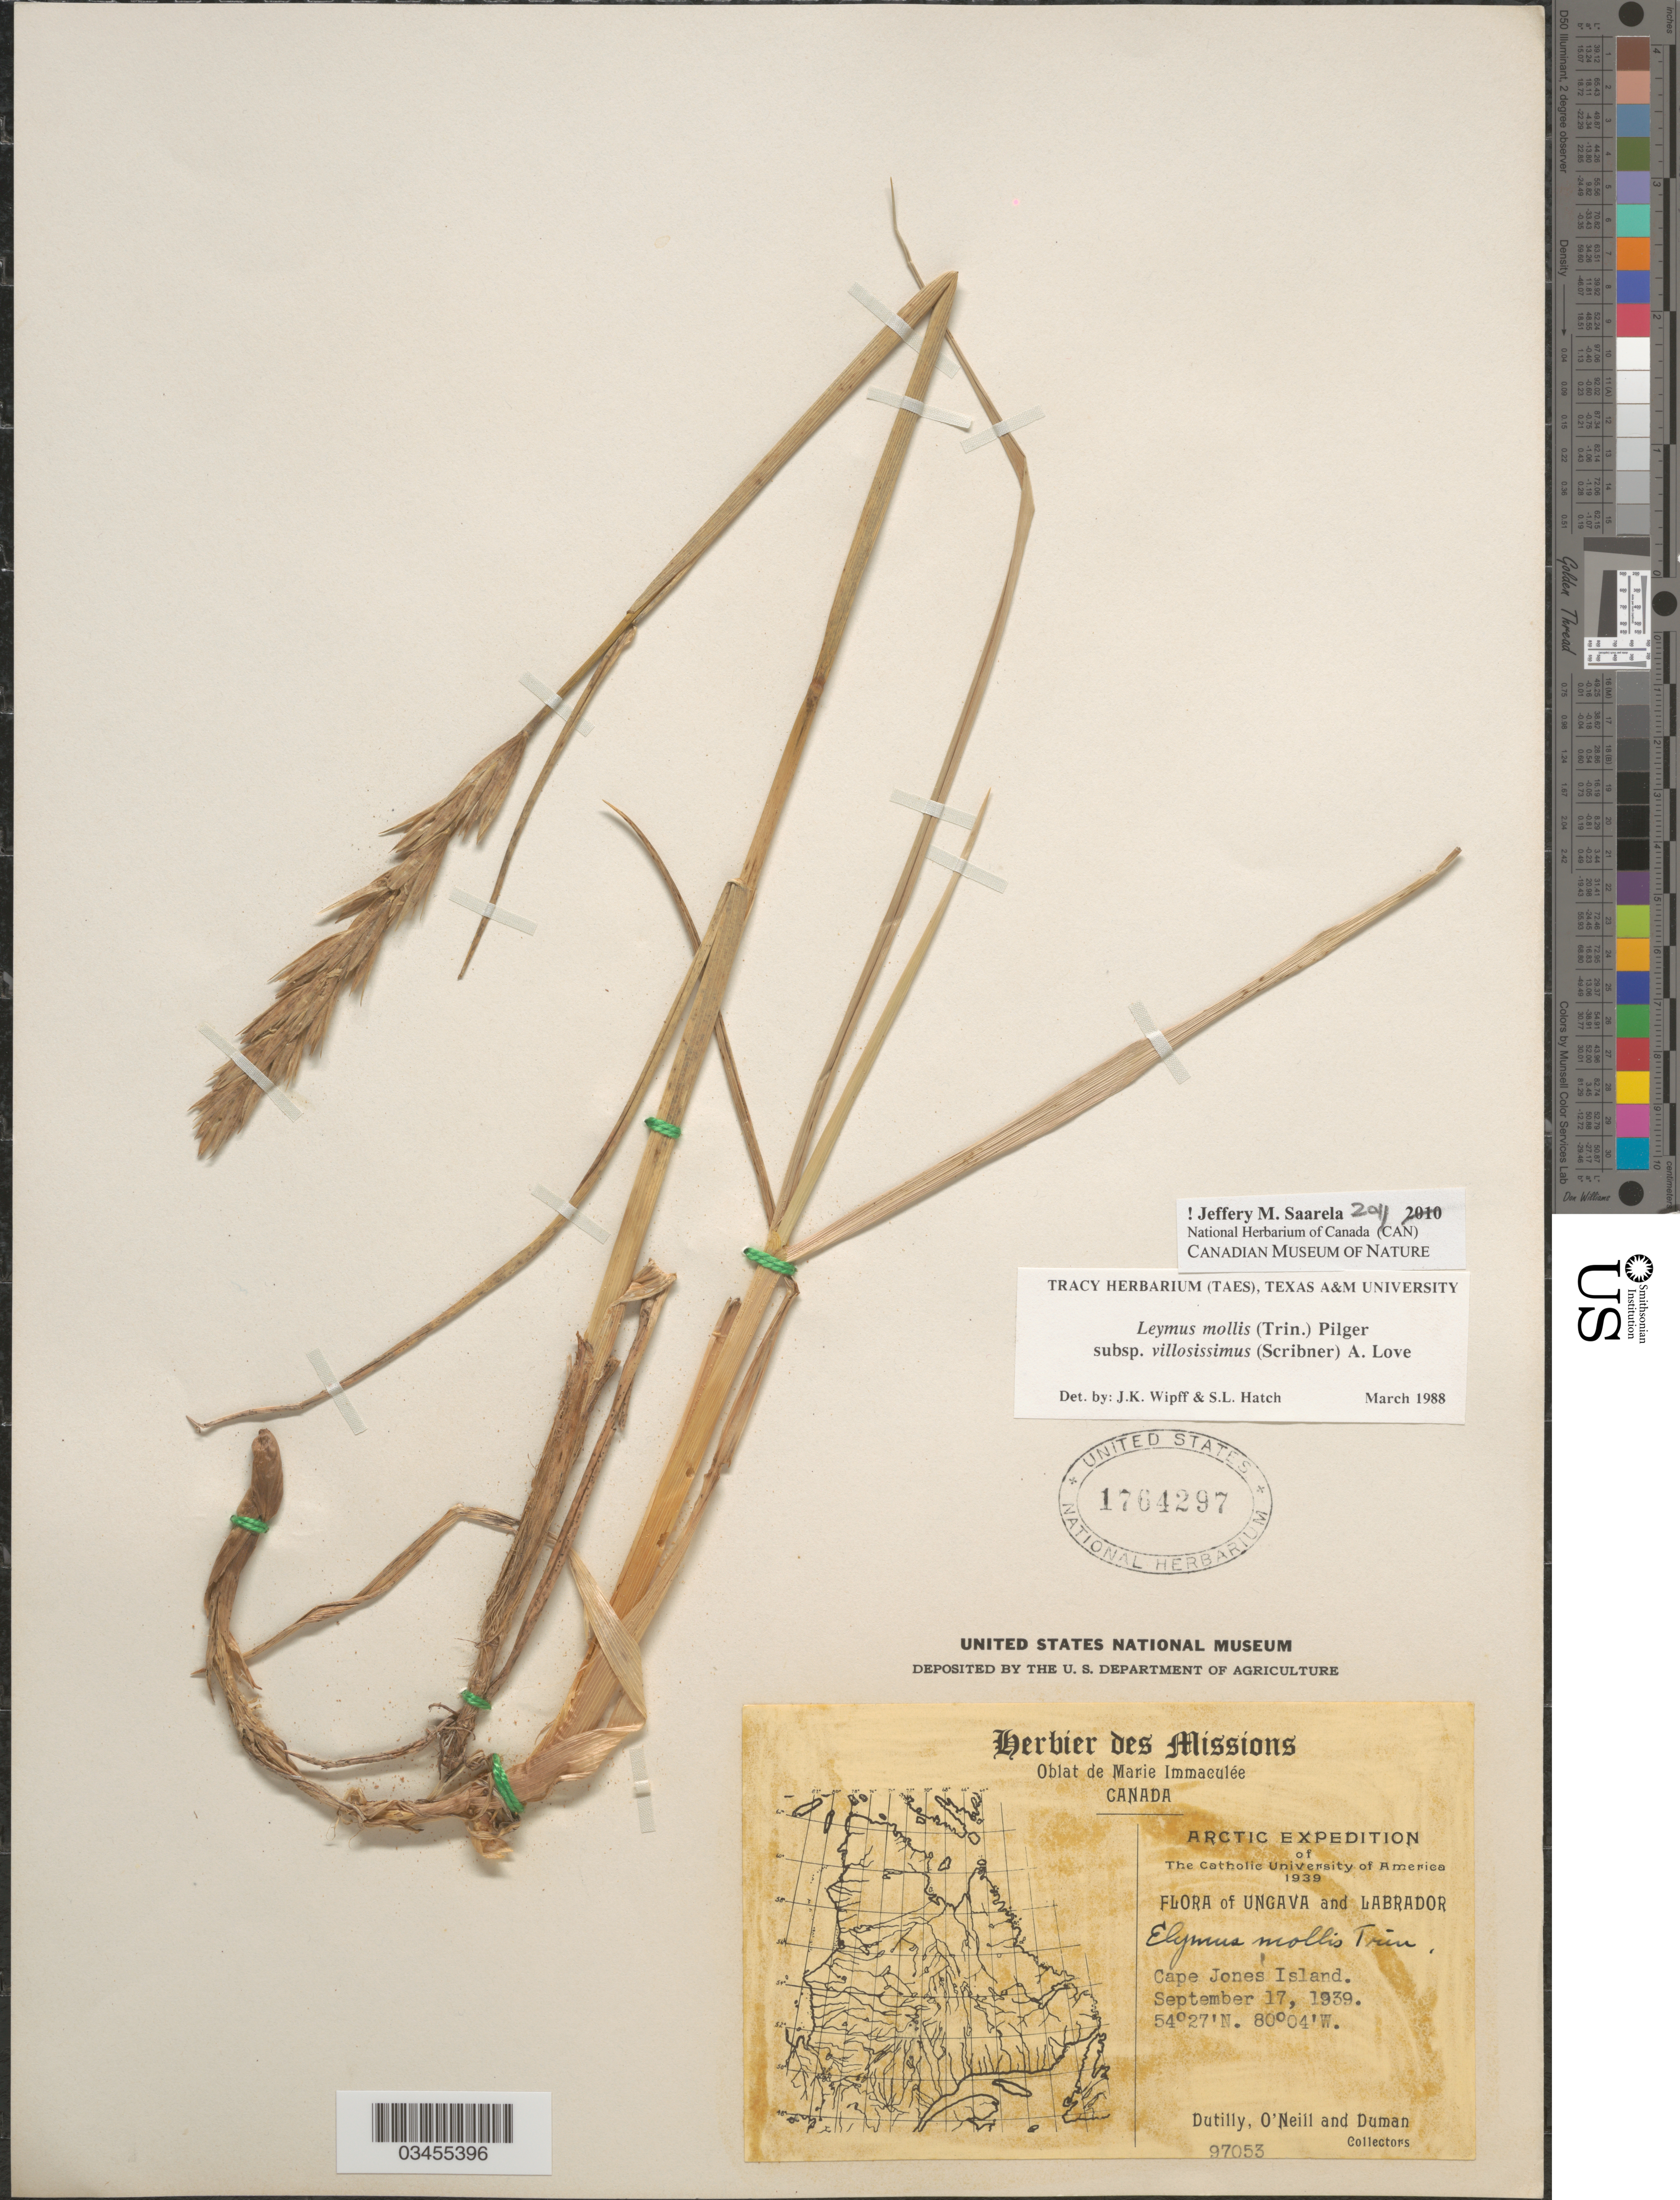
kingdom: Plantae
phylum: Tracheophyta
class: Liliopsida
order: Poales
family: Poaceae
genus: Leymus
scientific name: Leymus mollis subsp. villosissimus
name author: (Scribn.) Á. Löve & D. Löve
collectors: -. Dutilly, -. O'Neill & -. Duman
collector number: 97053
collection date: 1939-09-17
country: Canada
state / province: Newfoundland and Labrador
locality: Arctic Expedition. Ungava and Labrador. Cape Jones Island.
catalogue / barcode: US 1764297